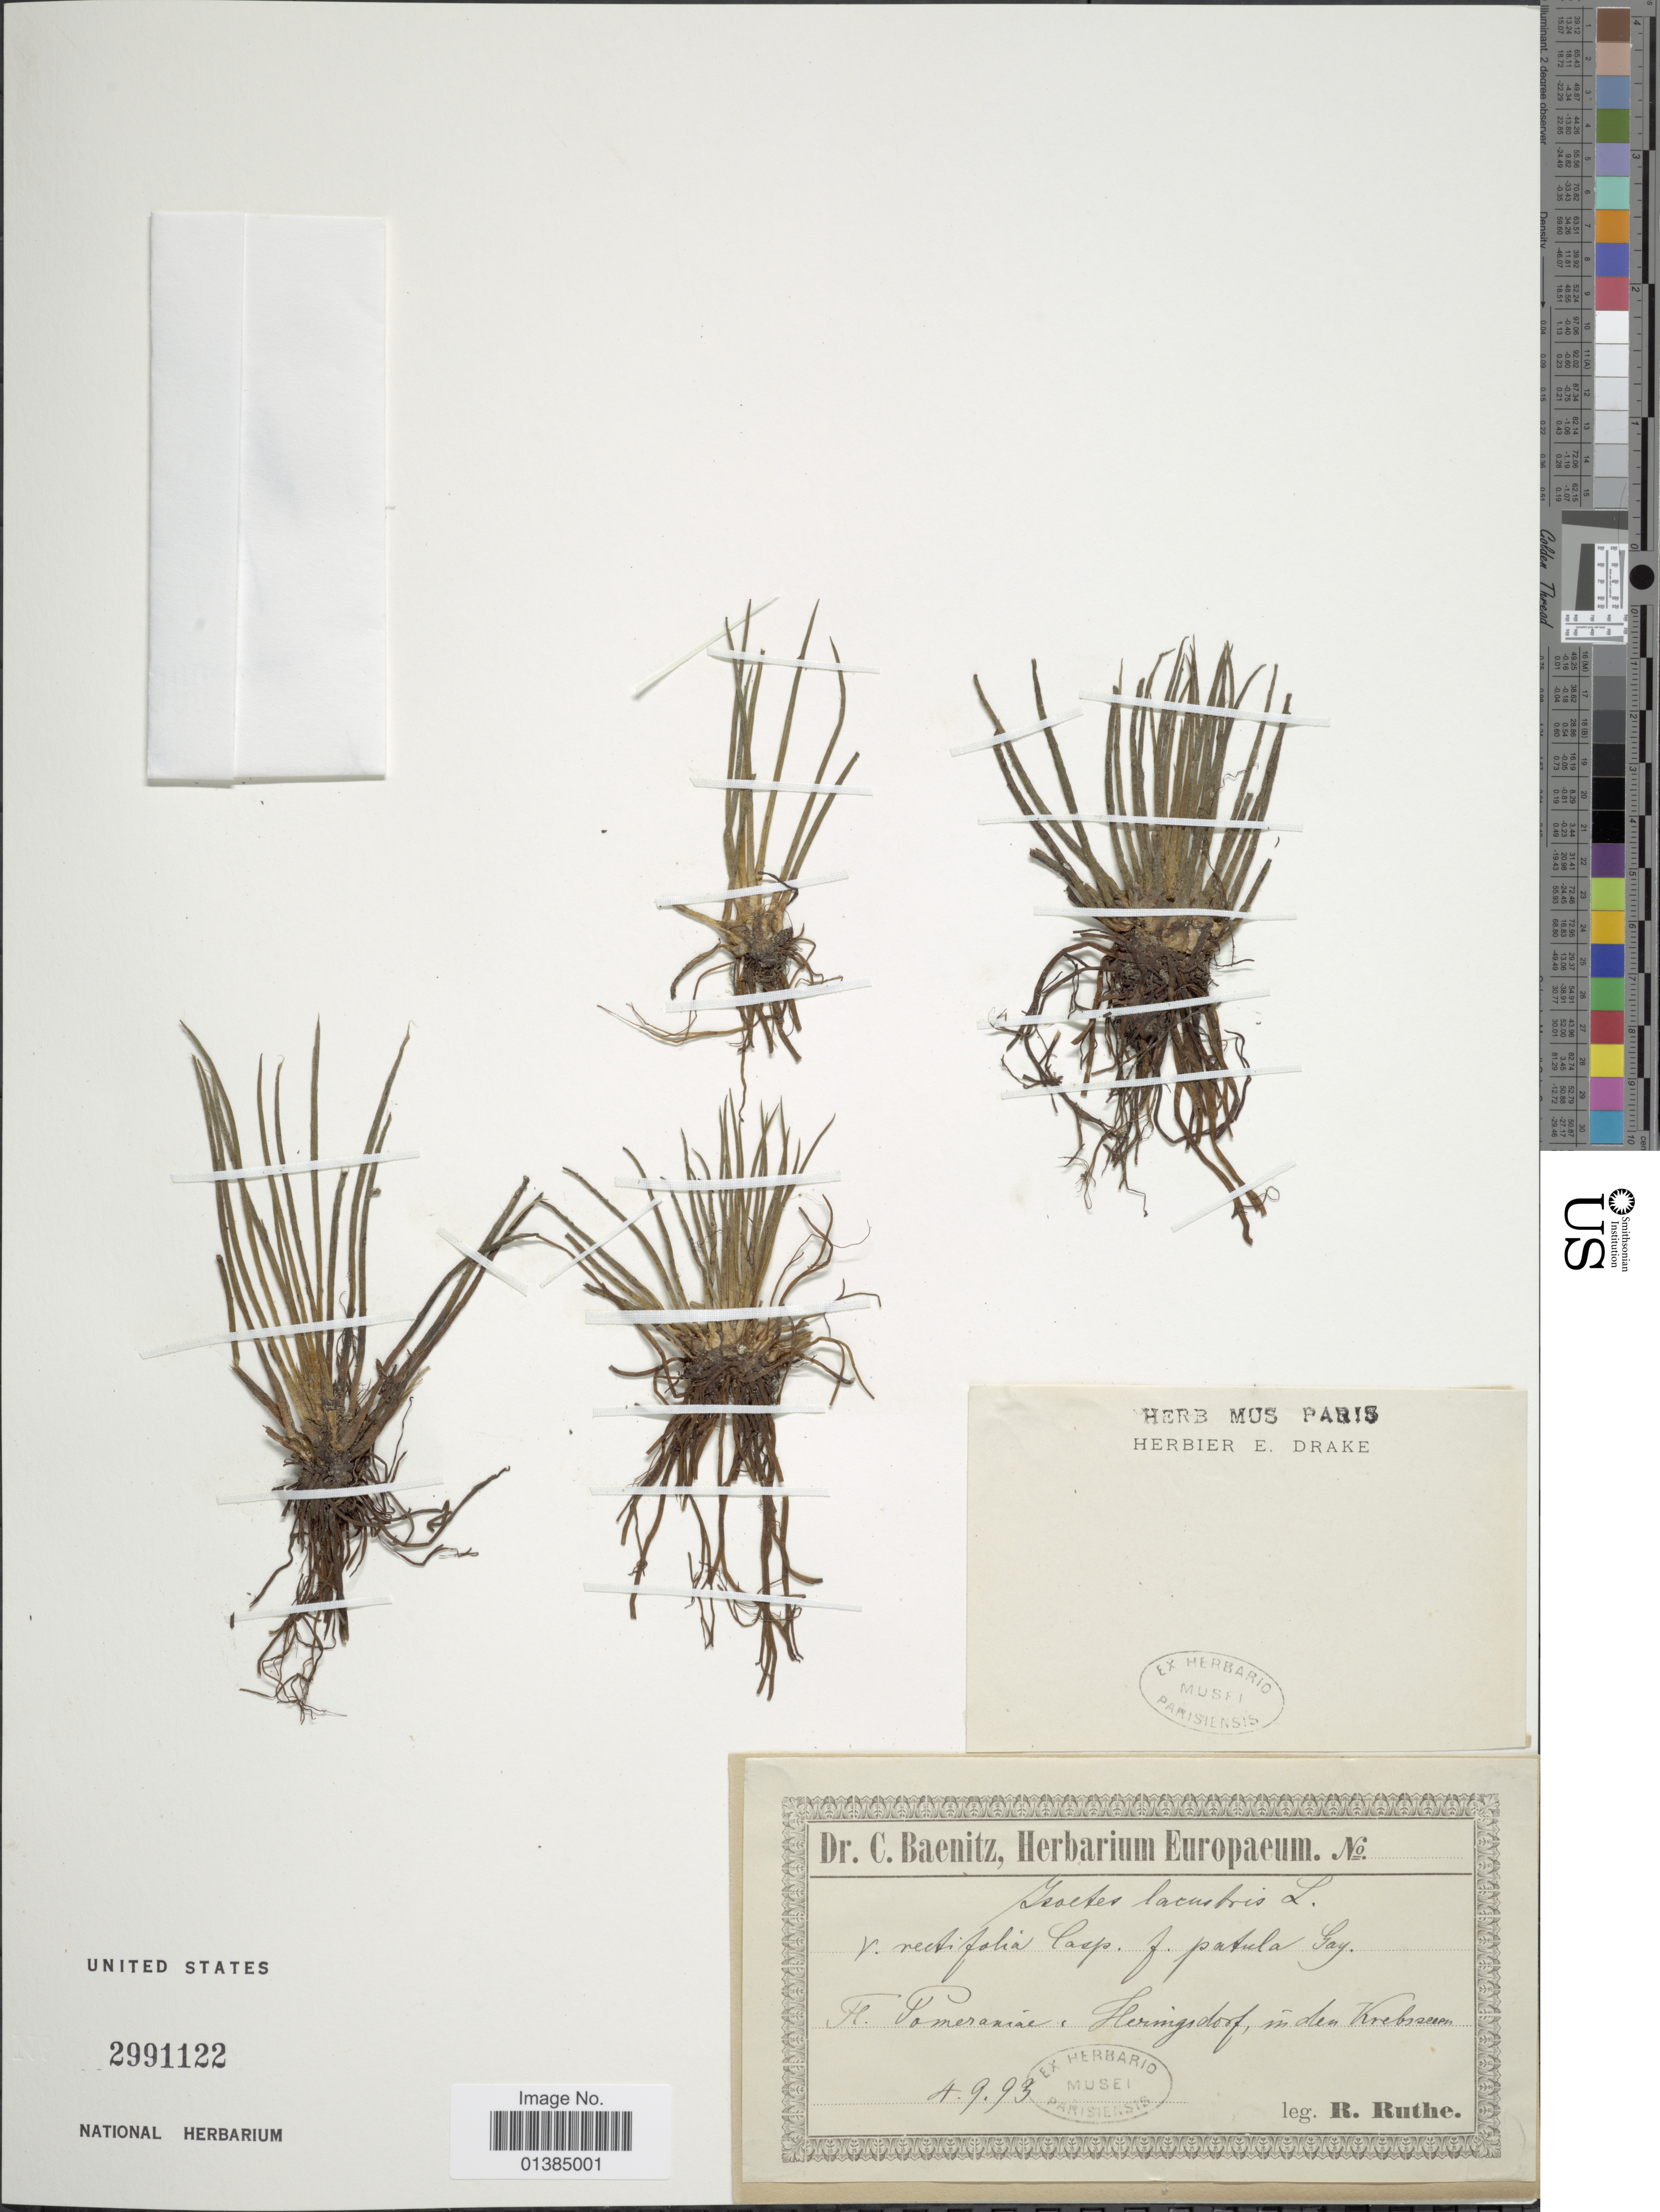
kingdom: Plantae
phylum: Tracheophyta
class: Lycopodiopsida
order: Isoetales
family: Isoetaceae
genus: Isoetes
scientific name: Isoetes lacustris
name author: L.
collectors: R. Ruthe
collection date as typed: Transcribed d/m/y: 4/9/93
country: Germany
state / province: Mecklenburg-Vorpommern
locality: Fl. Pomeraniae. Heringsdorf in den Krebssee.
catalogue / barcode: US 2991122